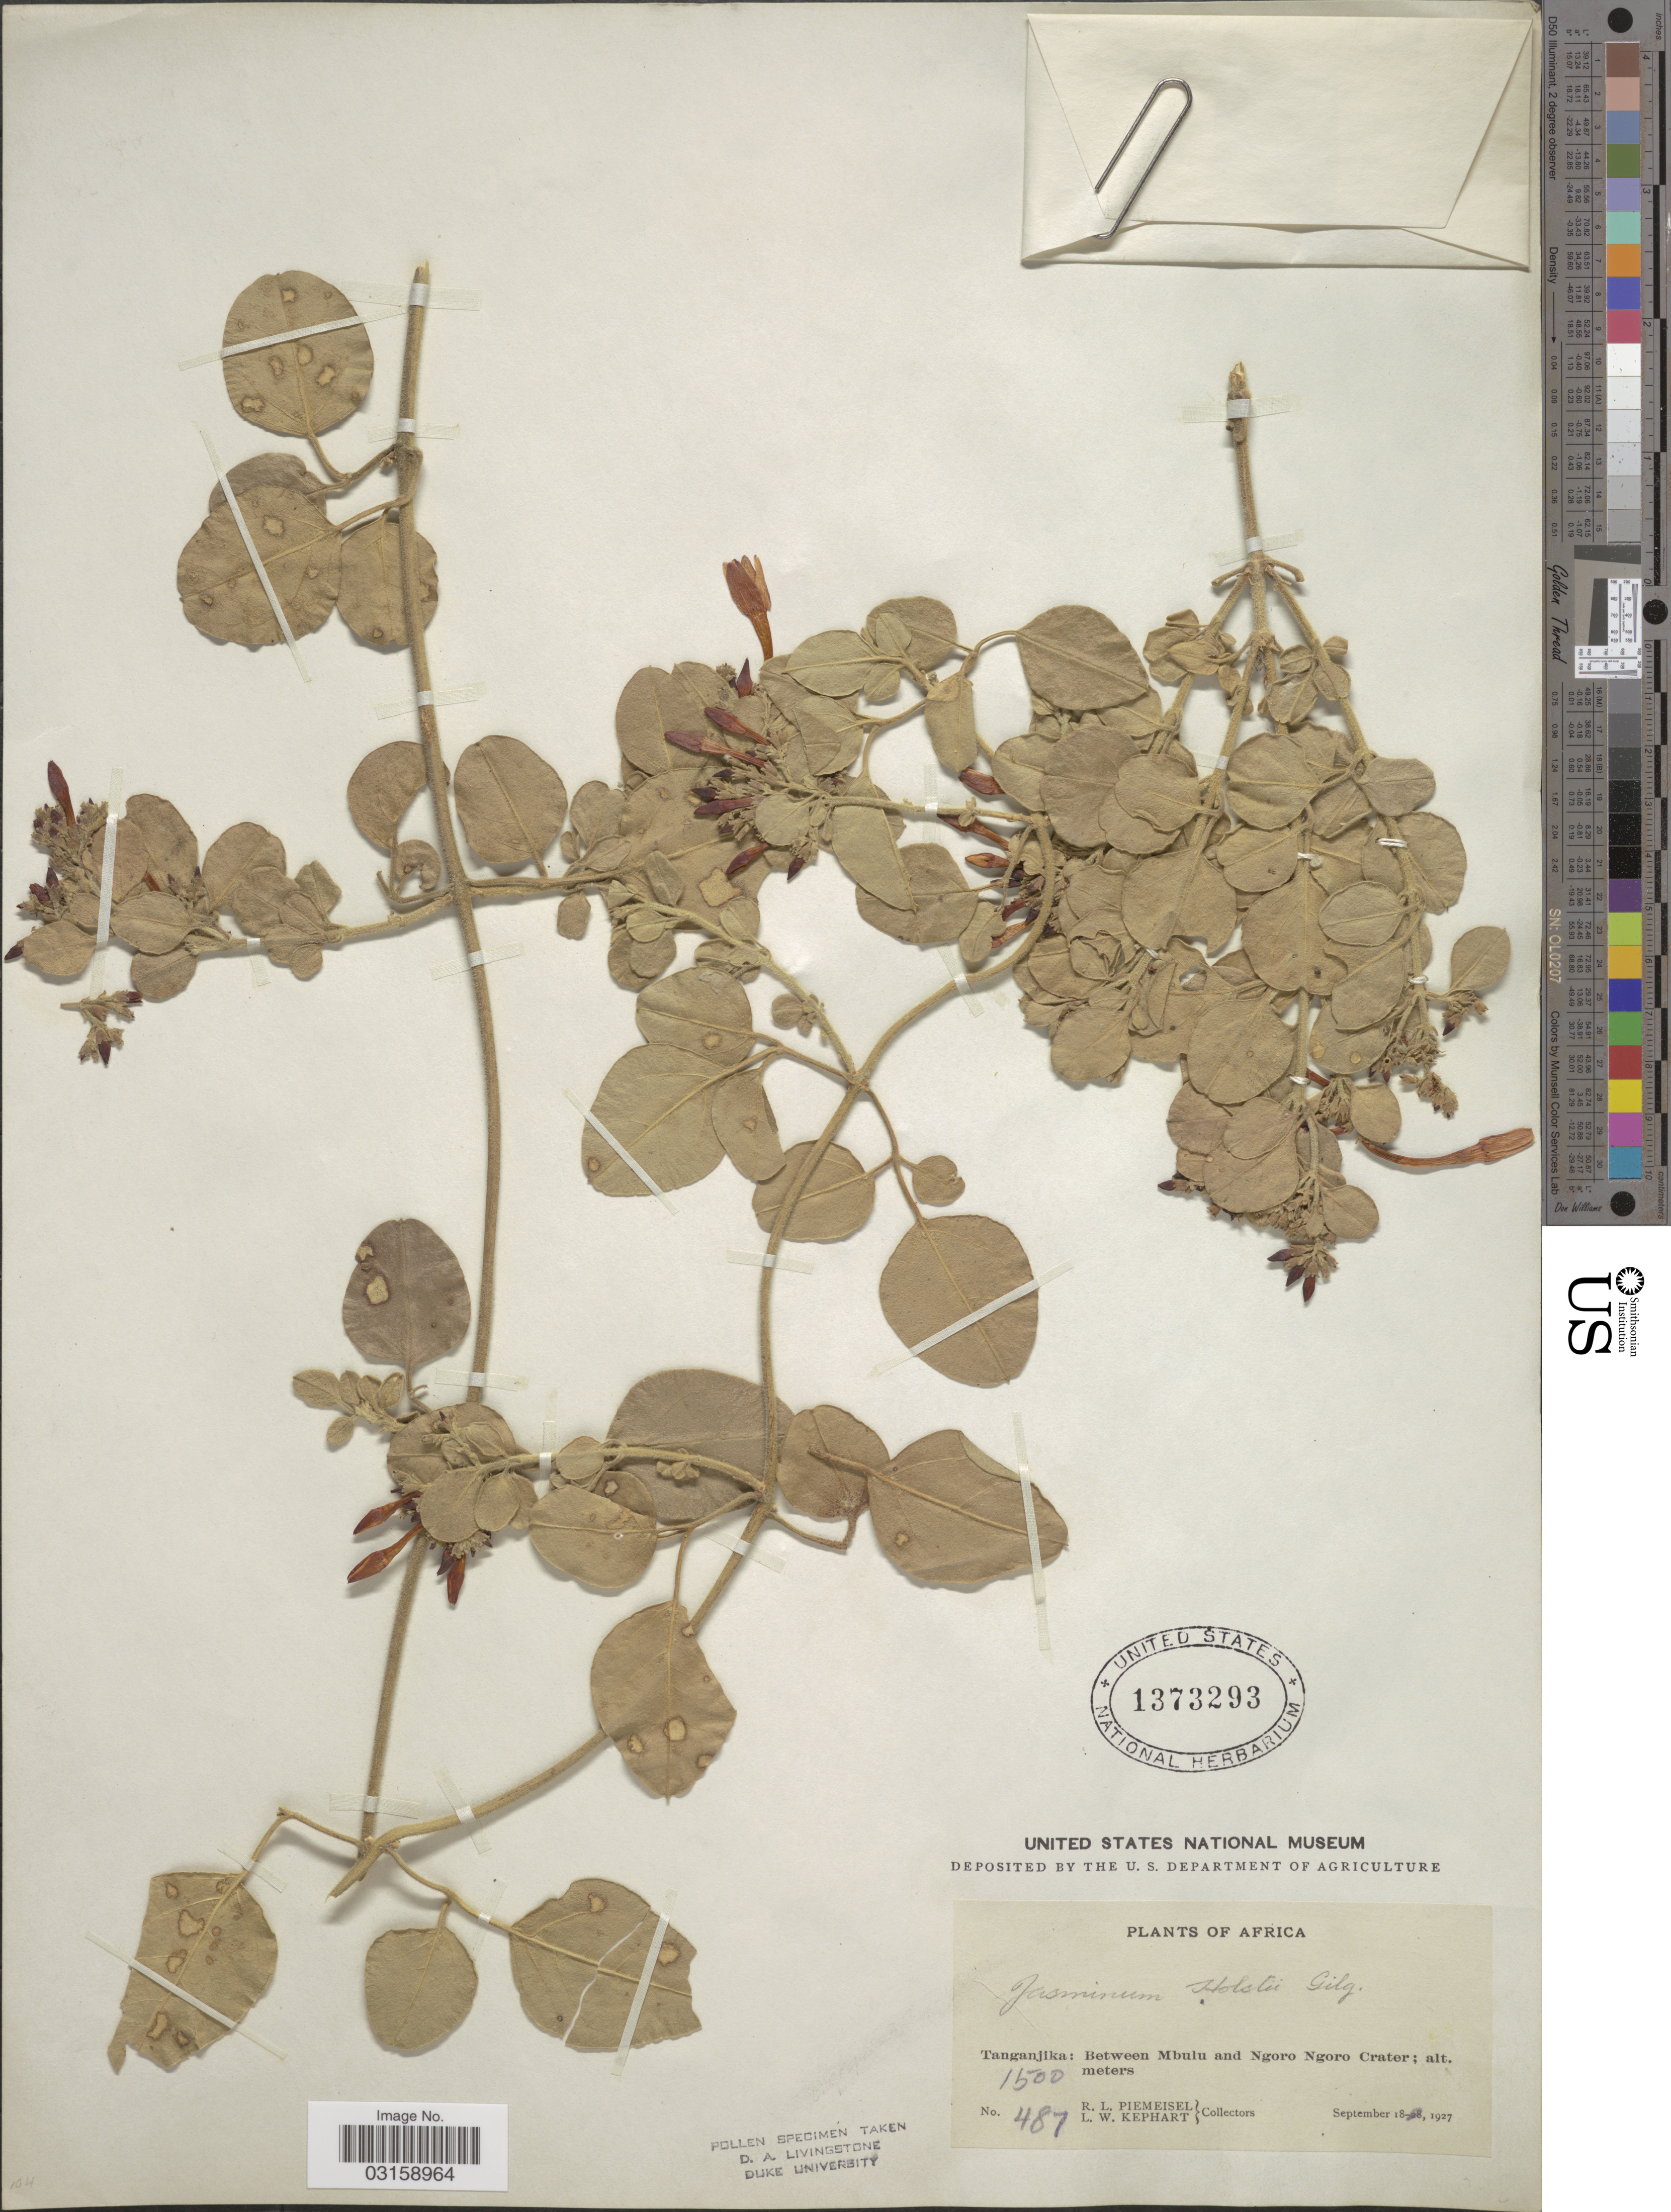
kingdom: Plantae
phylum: Tracheophyta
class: Magnoliopsida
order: Lamiales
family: Oleaceae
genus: Jasminum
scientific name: Jasminum holstii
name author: Gilg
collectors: R. L. Piemeisel & L. W. Kephart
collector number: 487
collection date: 1927-09-18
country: Tanzania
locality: Tanganjika: Between Mbulu and Ngoro Ngoro Crater.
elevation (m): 1500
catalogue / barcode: US 1373293